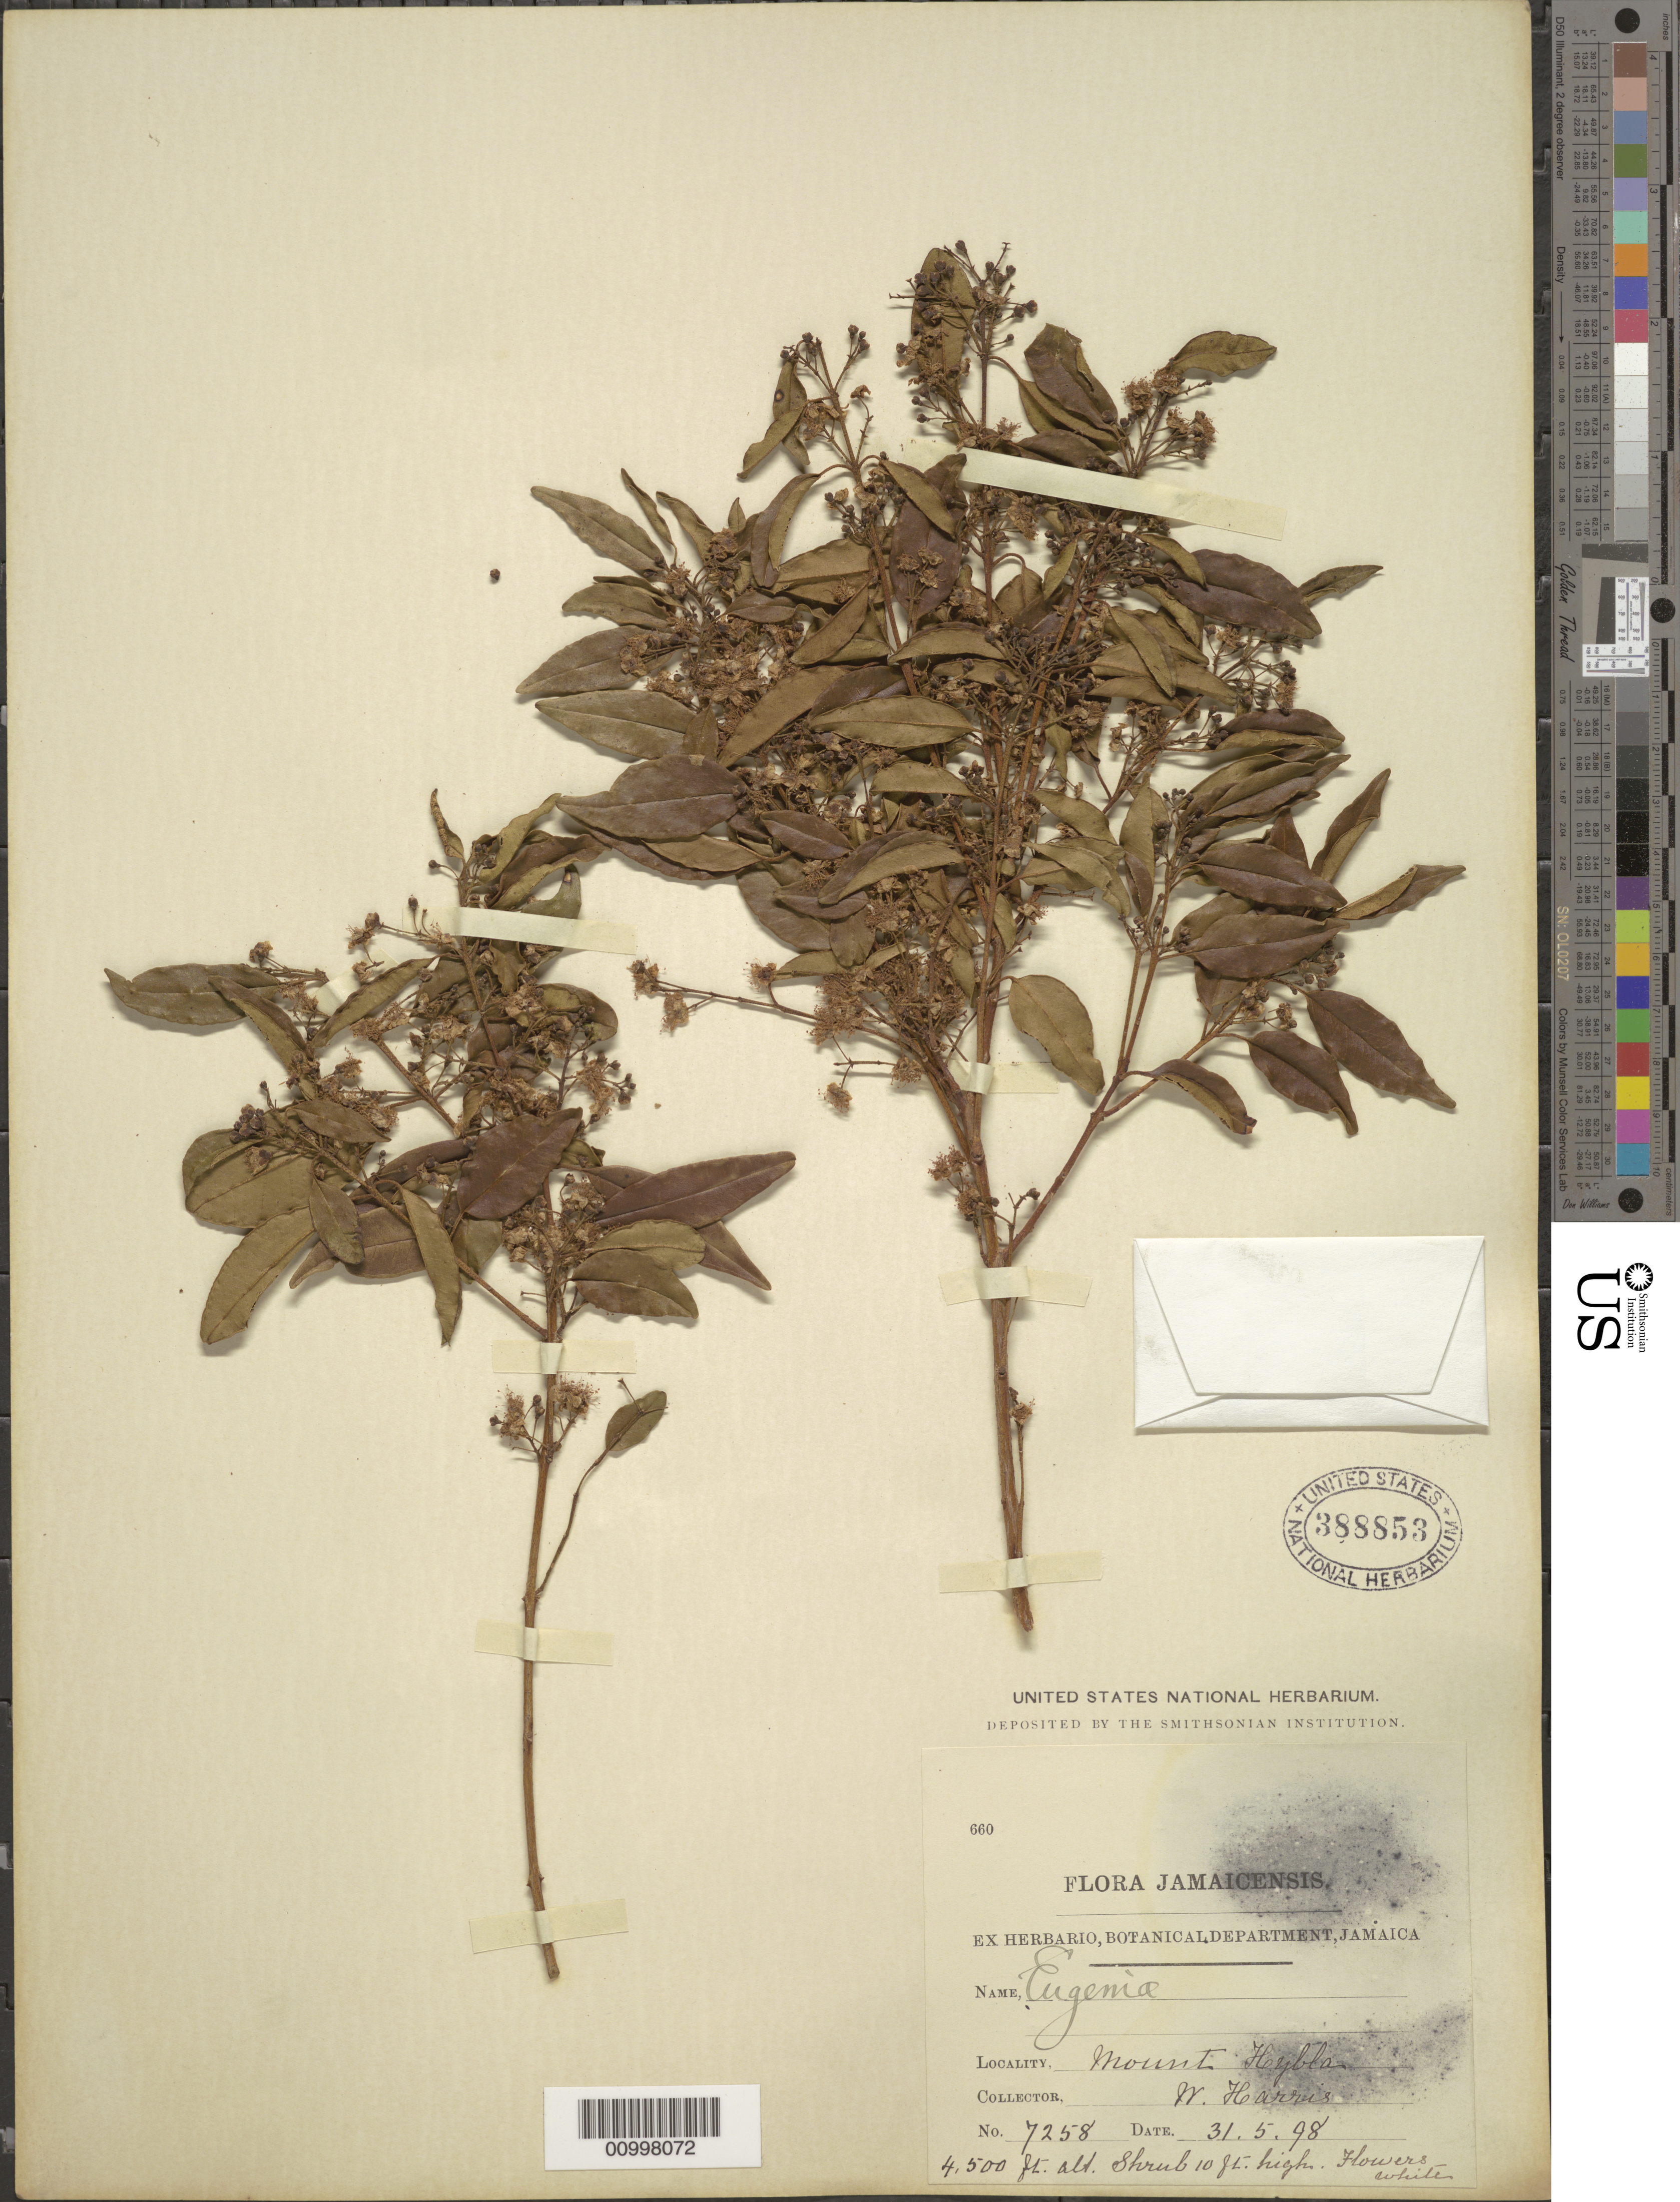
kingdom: Plantae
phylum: Tracheophyta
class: Magnoliopsida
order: Myrtales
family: Myrtaceae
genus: Eugenia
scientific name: Eugenia sp.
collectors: W. Harris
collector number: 7258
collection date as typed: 31 May 1898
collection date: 1898-05-31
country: Jamaica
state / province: Saint Andrew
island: Jamaica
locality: Mount Hybla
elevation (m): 1372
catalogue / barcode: US 388853